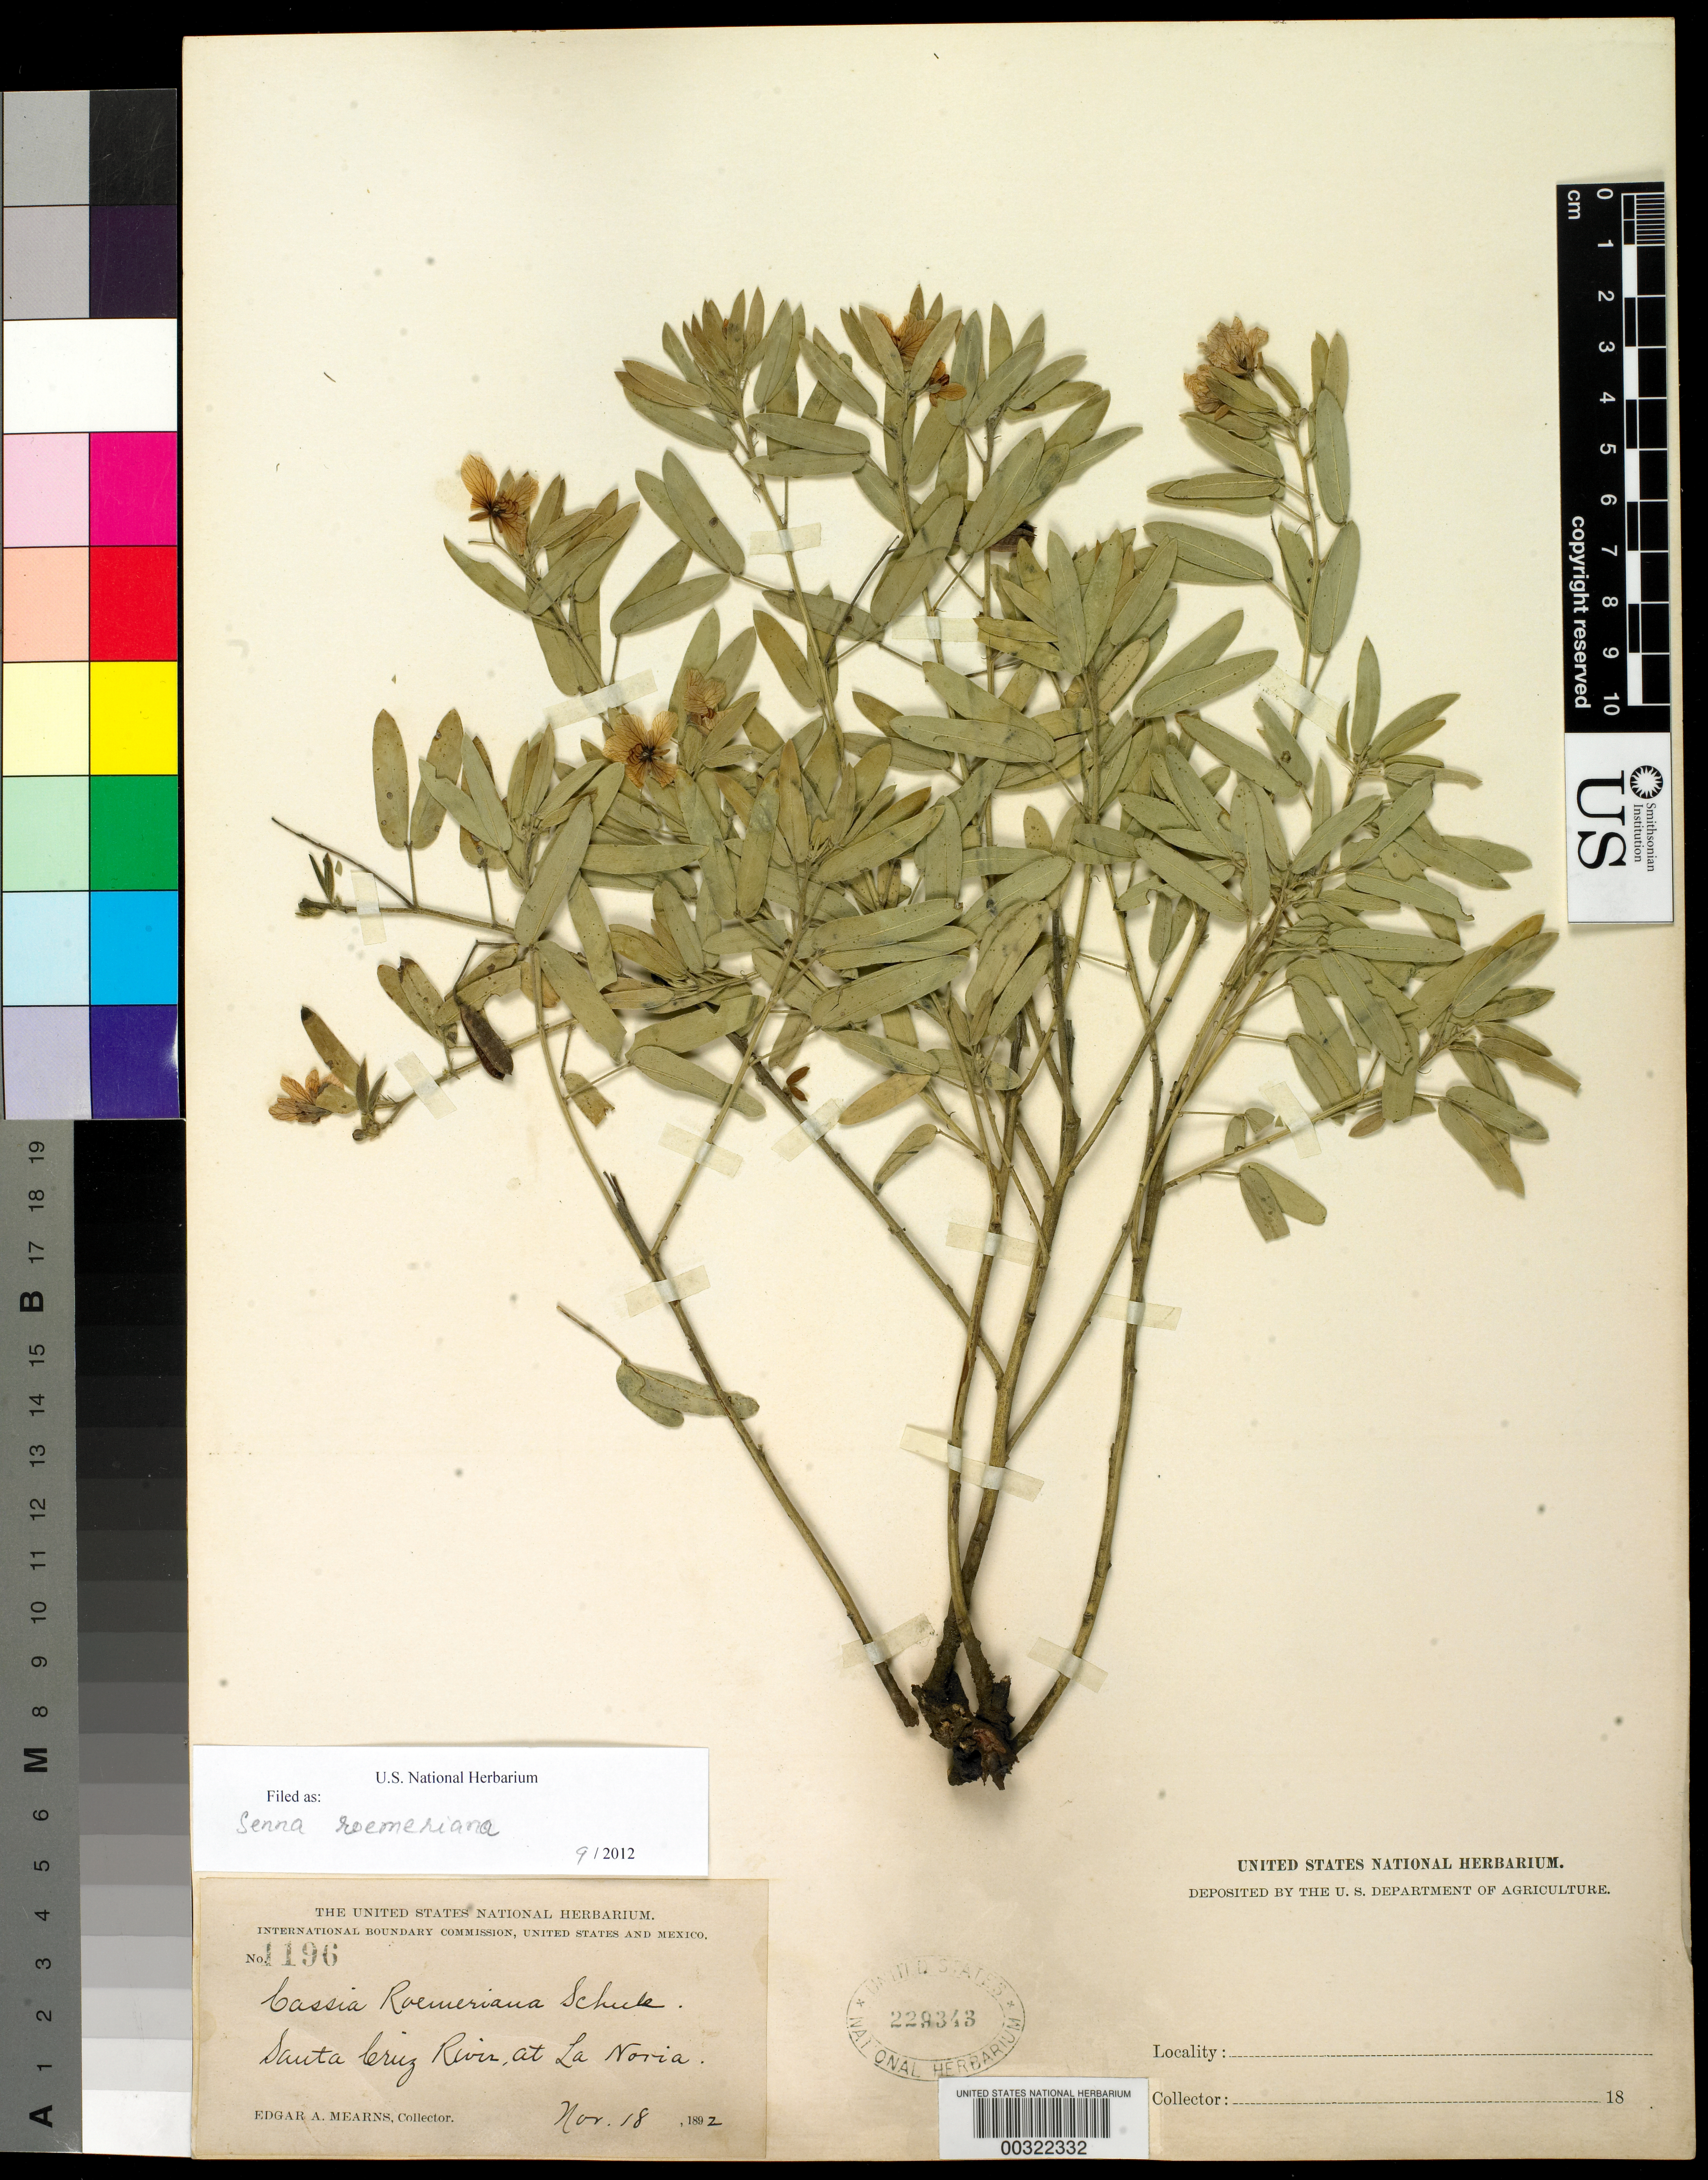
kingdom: Plantae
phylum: Tracheophyta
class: Magnoliopsida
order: Fabales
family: Fabaceae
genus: Senna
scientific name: Senna roemeriana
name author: (Scheele) H.S. Irwin & Barneby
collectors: E. A. Mearns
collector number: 1196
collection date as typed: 18 Nov 1892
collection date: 1892-11-18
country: United States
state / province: Texas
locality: Santa cruz river at la noria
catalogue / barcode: US 229343